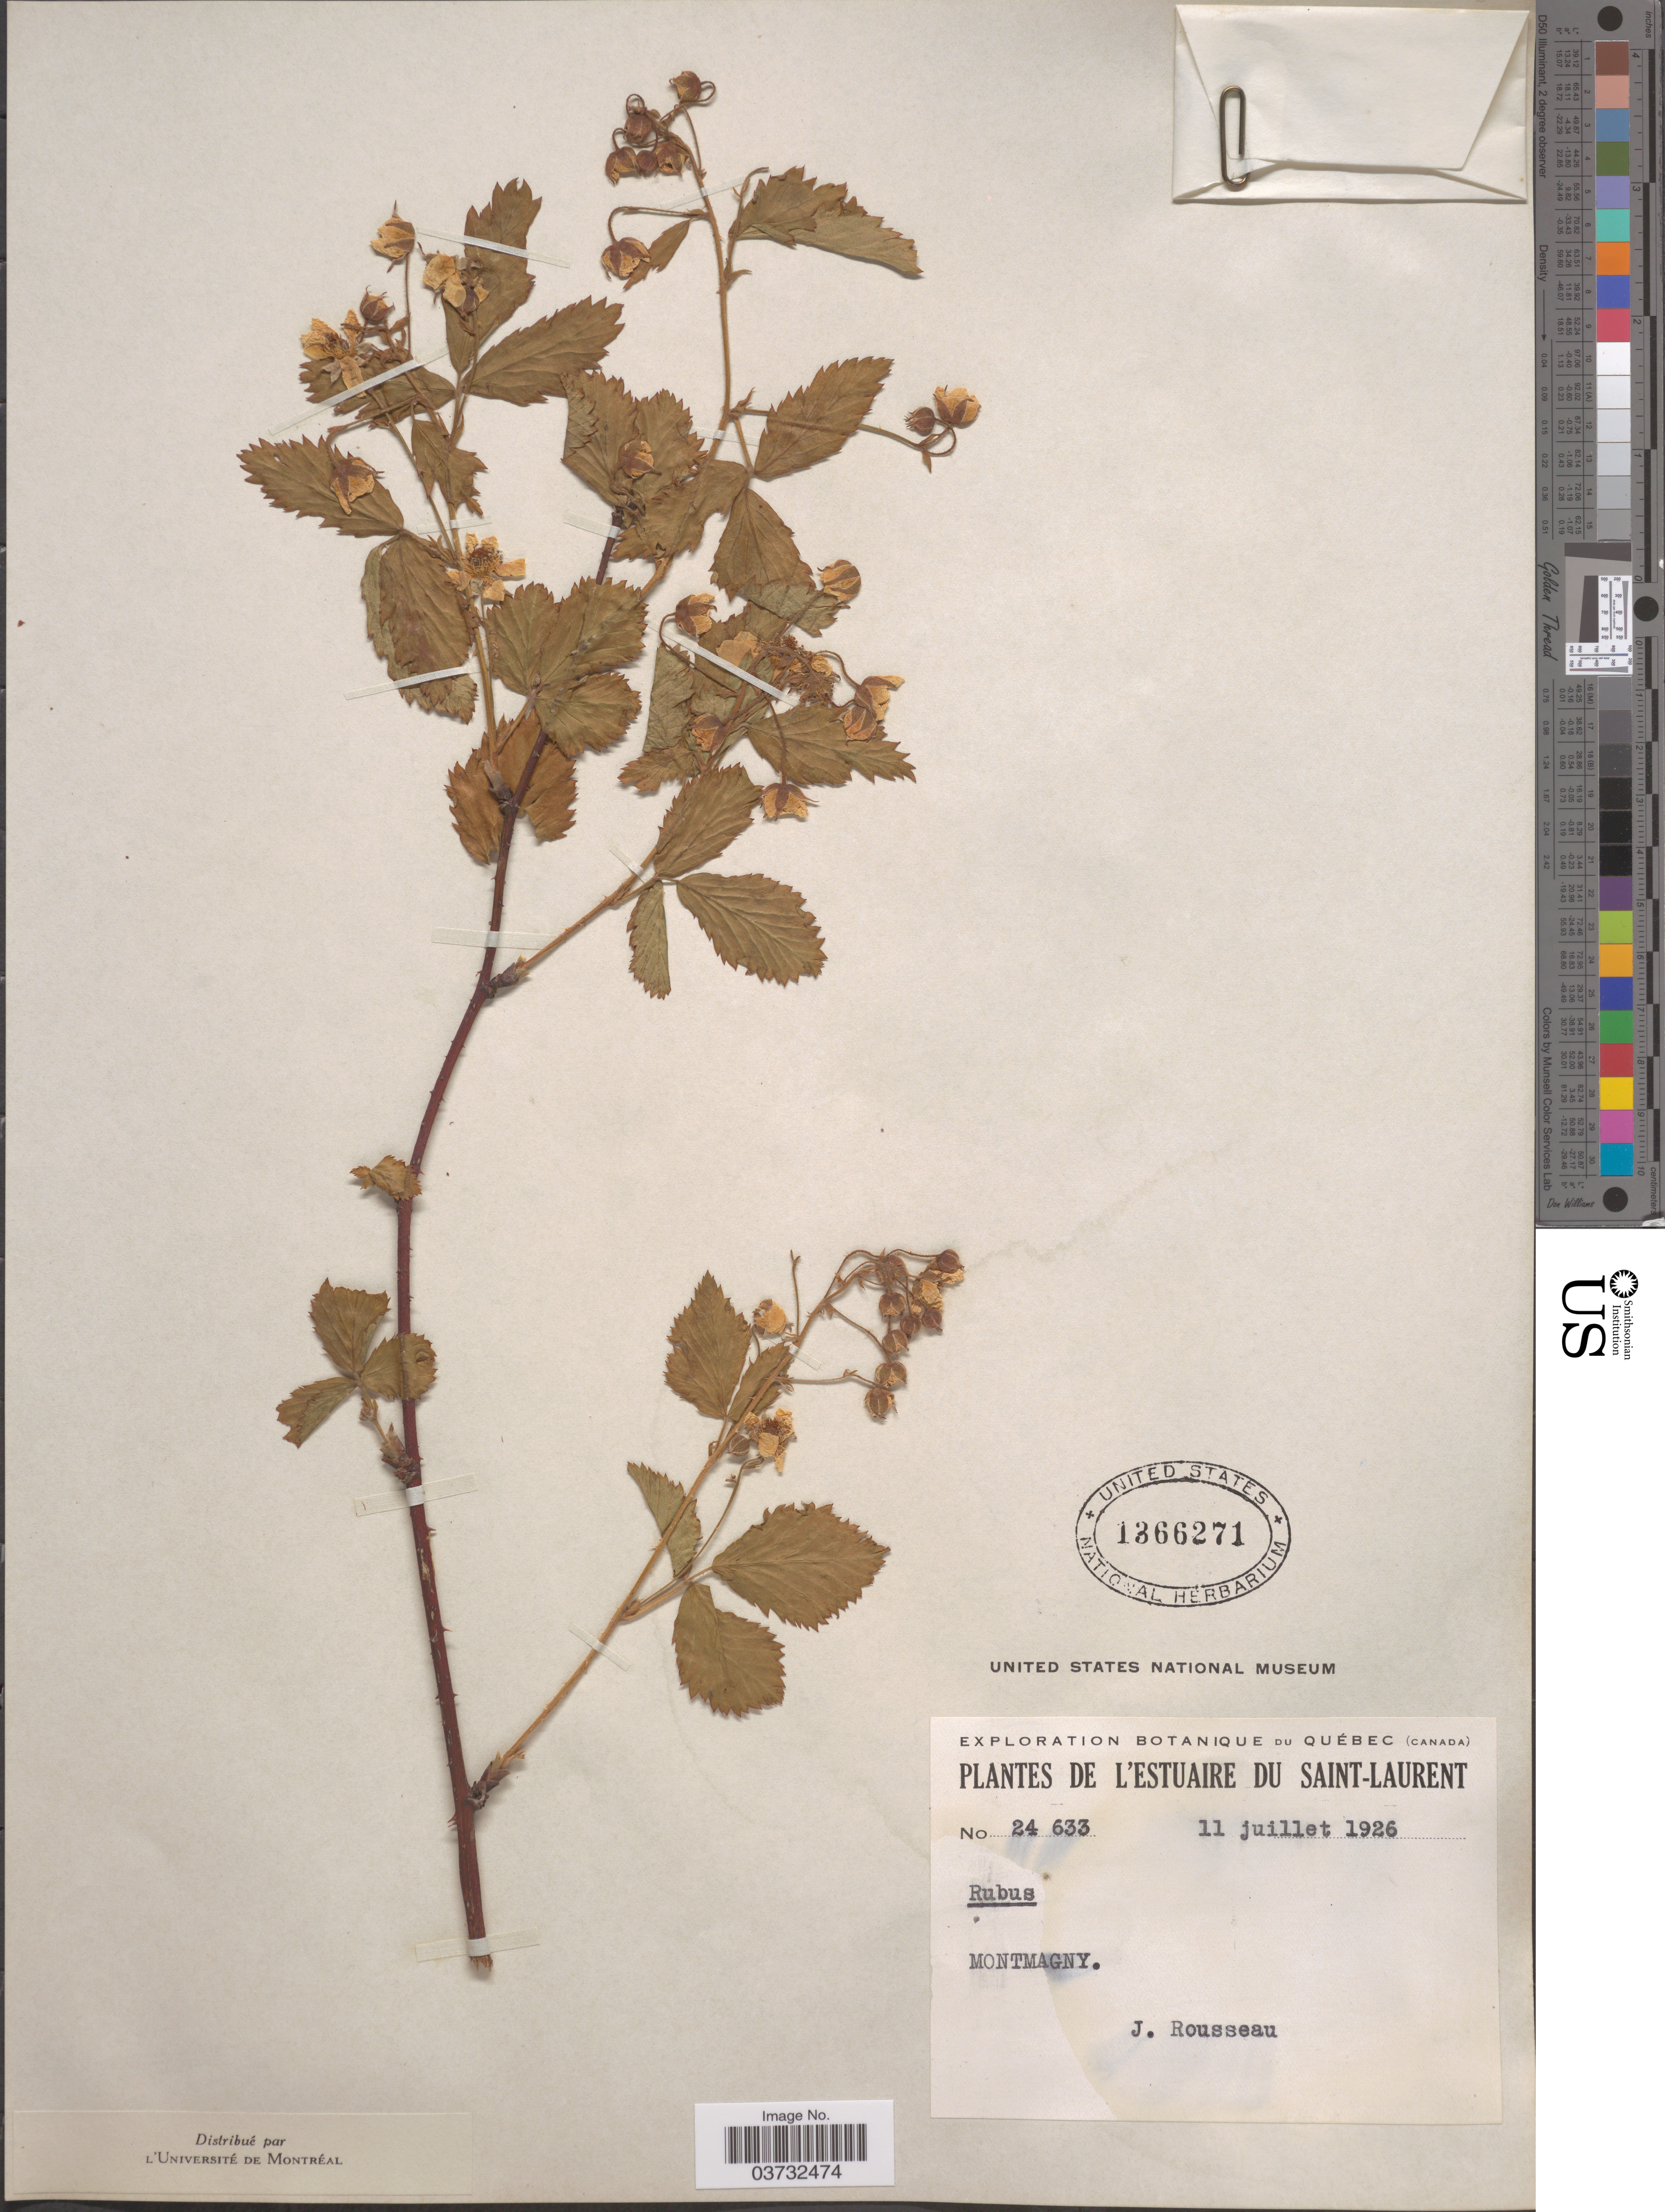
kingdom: Plantae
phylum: Tracheophyta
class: Magnoliopsida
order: Rosales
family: Rosaceae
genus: Rubus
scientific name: Rubus sp.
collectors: J. Rousseau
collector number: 24633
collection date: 1926-07-11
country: Canada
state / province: Quebec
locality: Québec. L'estuaire du Saint-Laurent. Montmagny.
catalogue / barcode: US 1366271